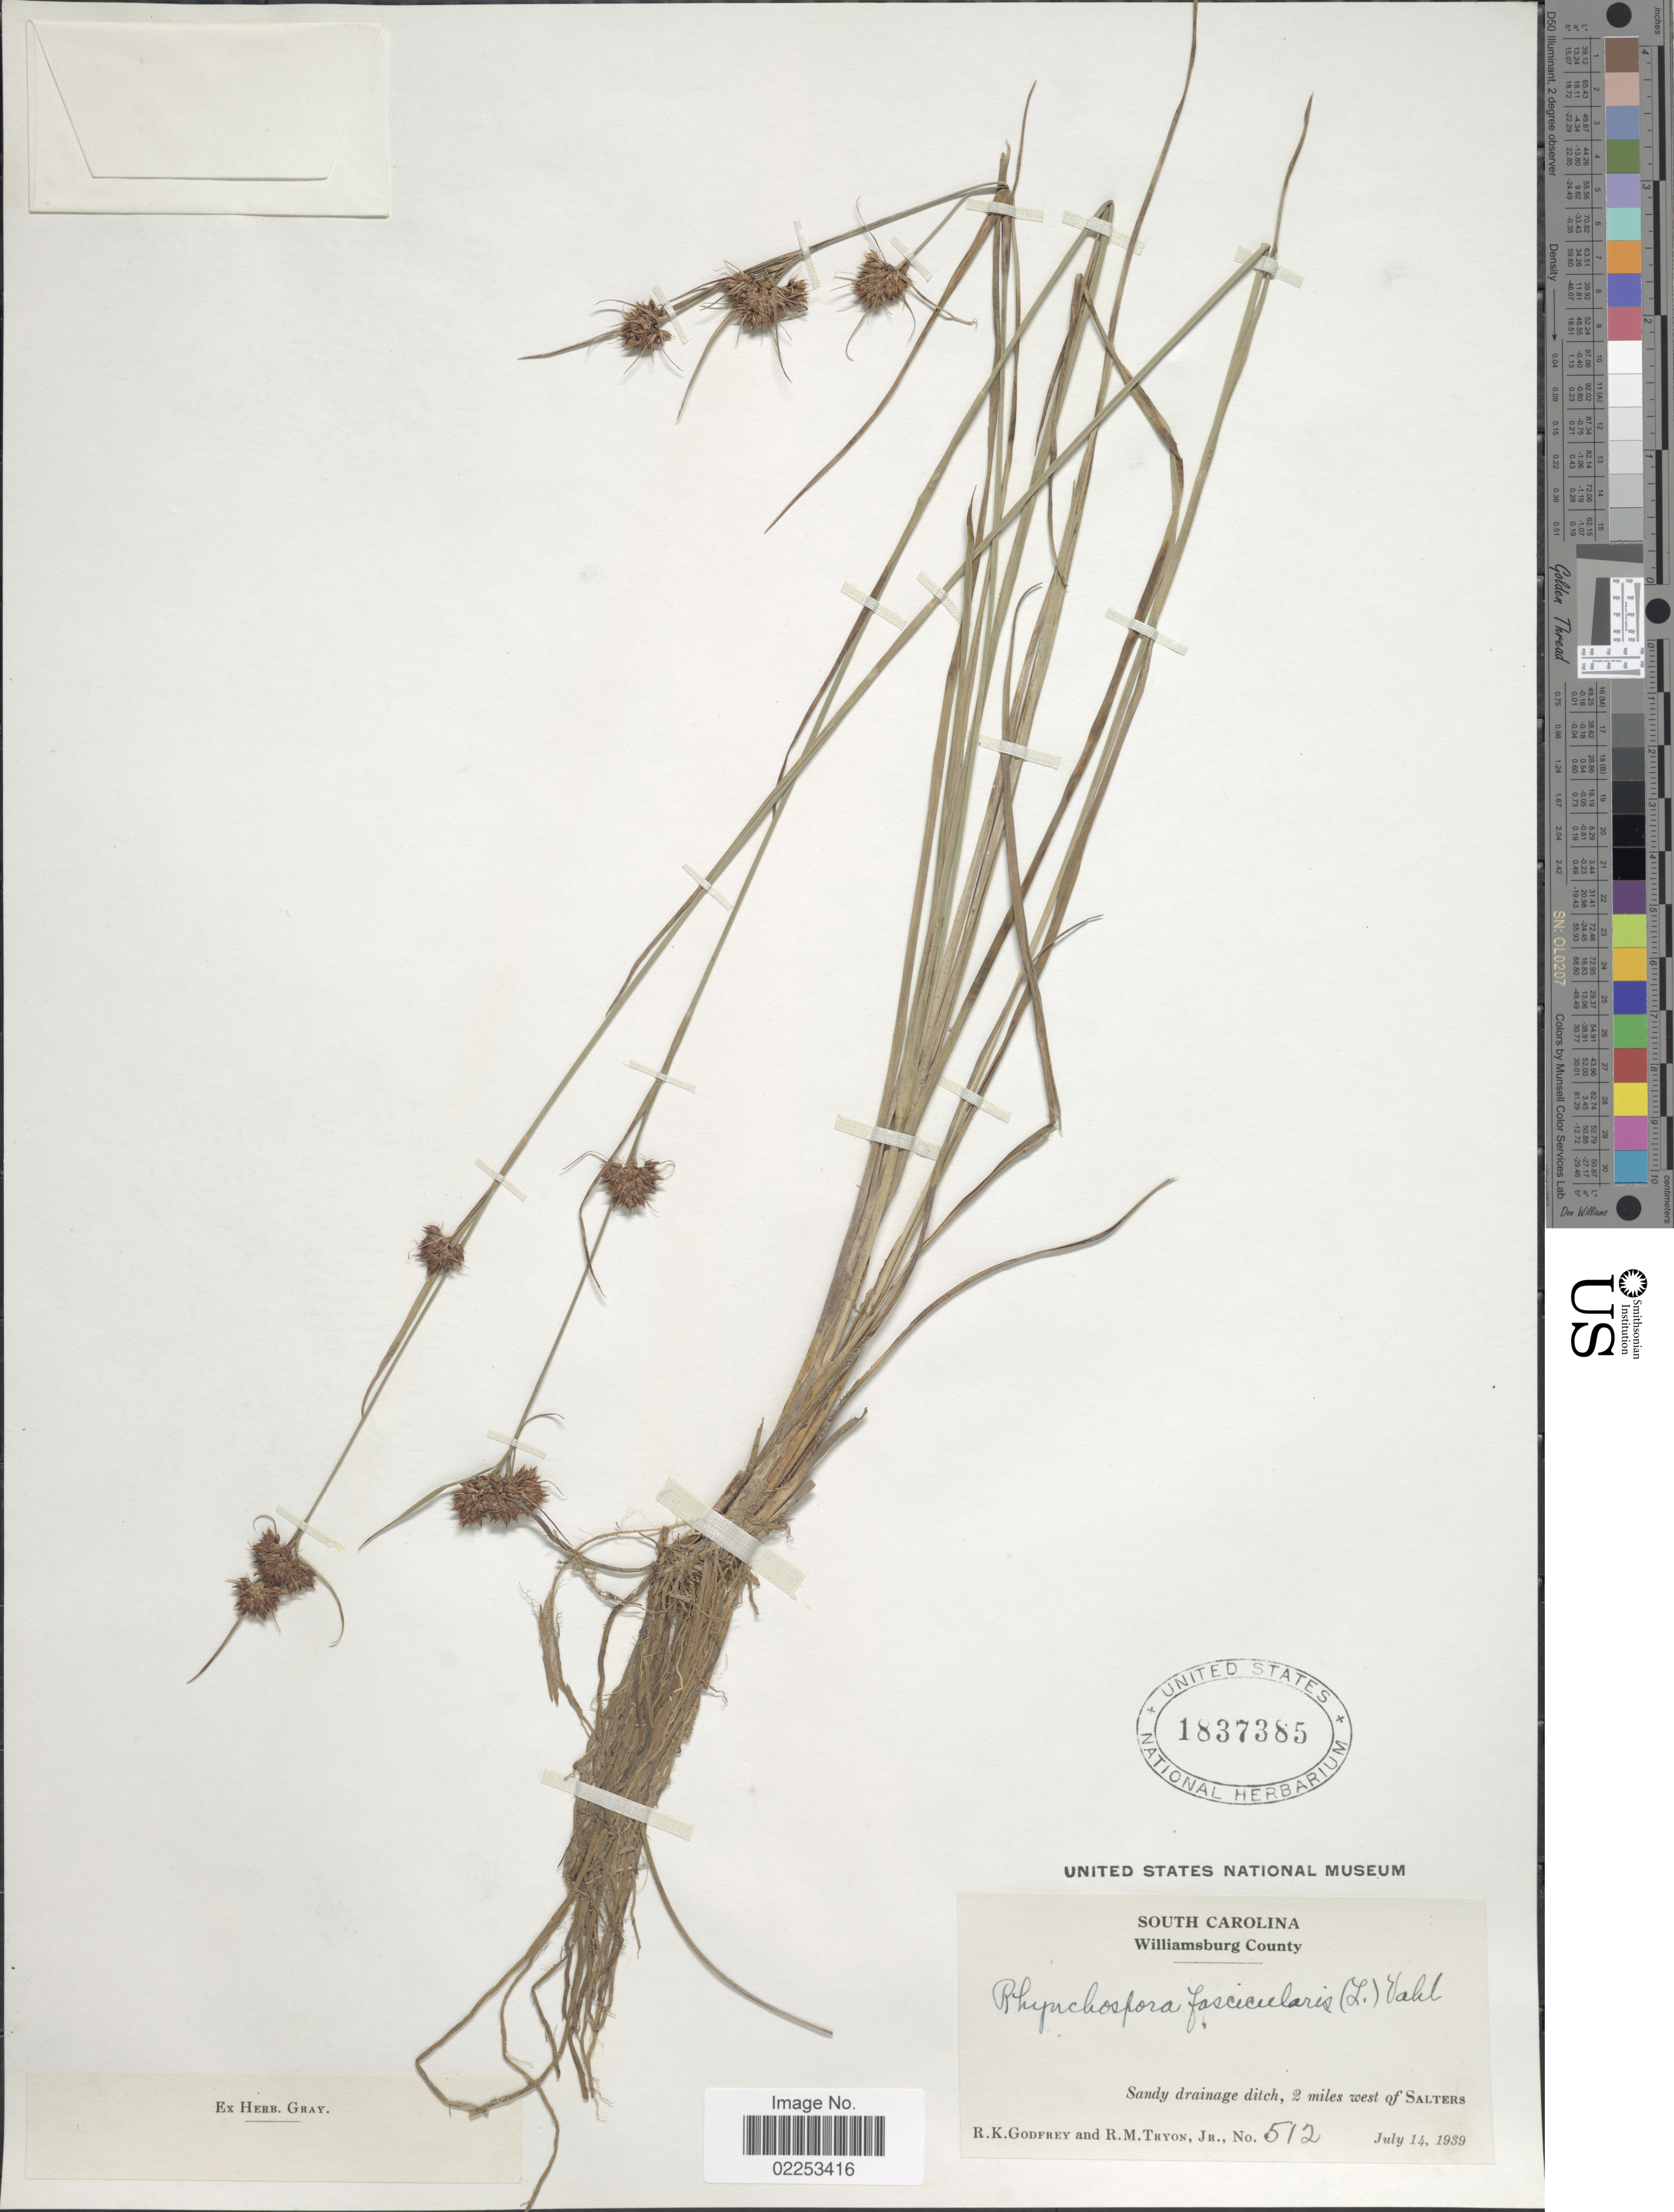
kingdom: Plantae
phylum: Tracheophyta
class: Liliopsida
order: Poales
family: Cyperaceae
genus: Rhynchospora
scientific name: Rhynchospora fascicularis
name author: (Michx.) Vahl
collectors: R. K. Godfrey & R. M. Tryon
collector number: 512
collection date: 1939-07-14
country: United States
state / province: South Carolina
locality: Williamsburg County, Sandy drainage ditch, 2 miles west of Salters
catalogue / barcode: US 1837385